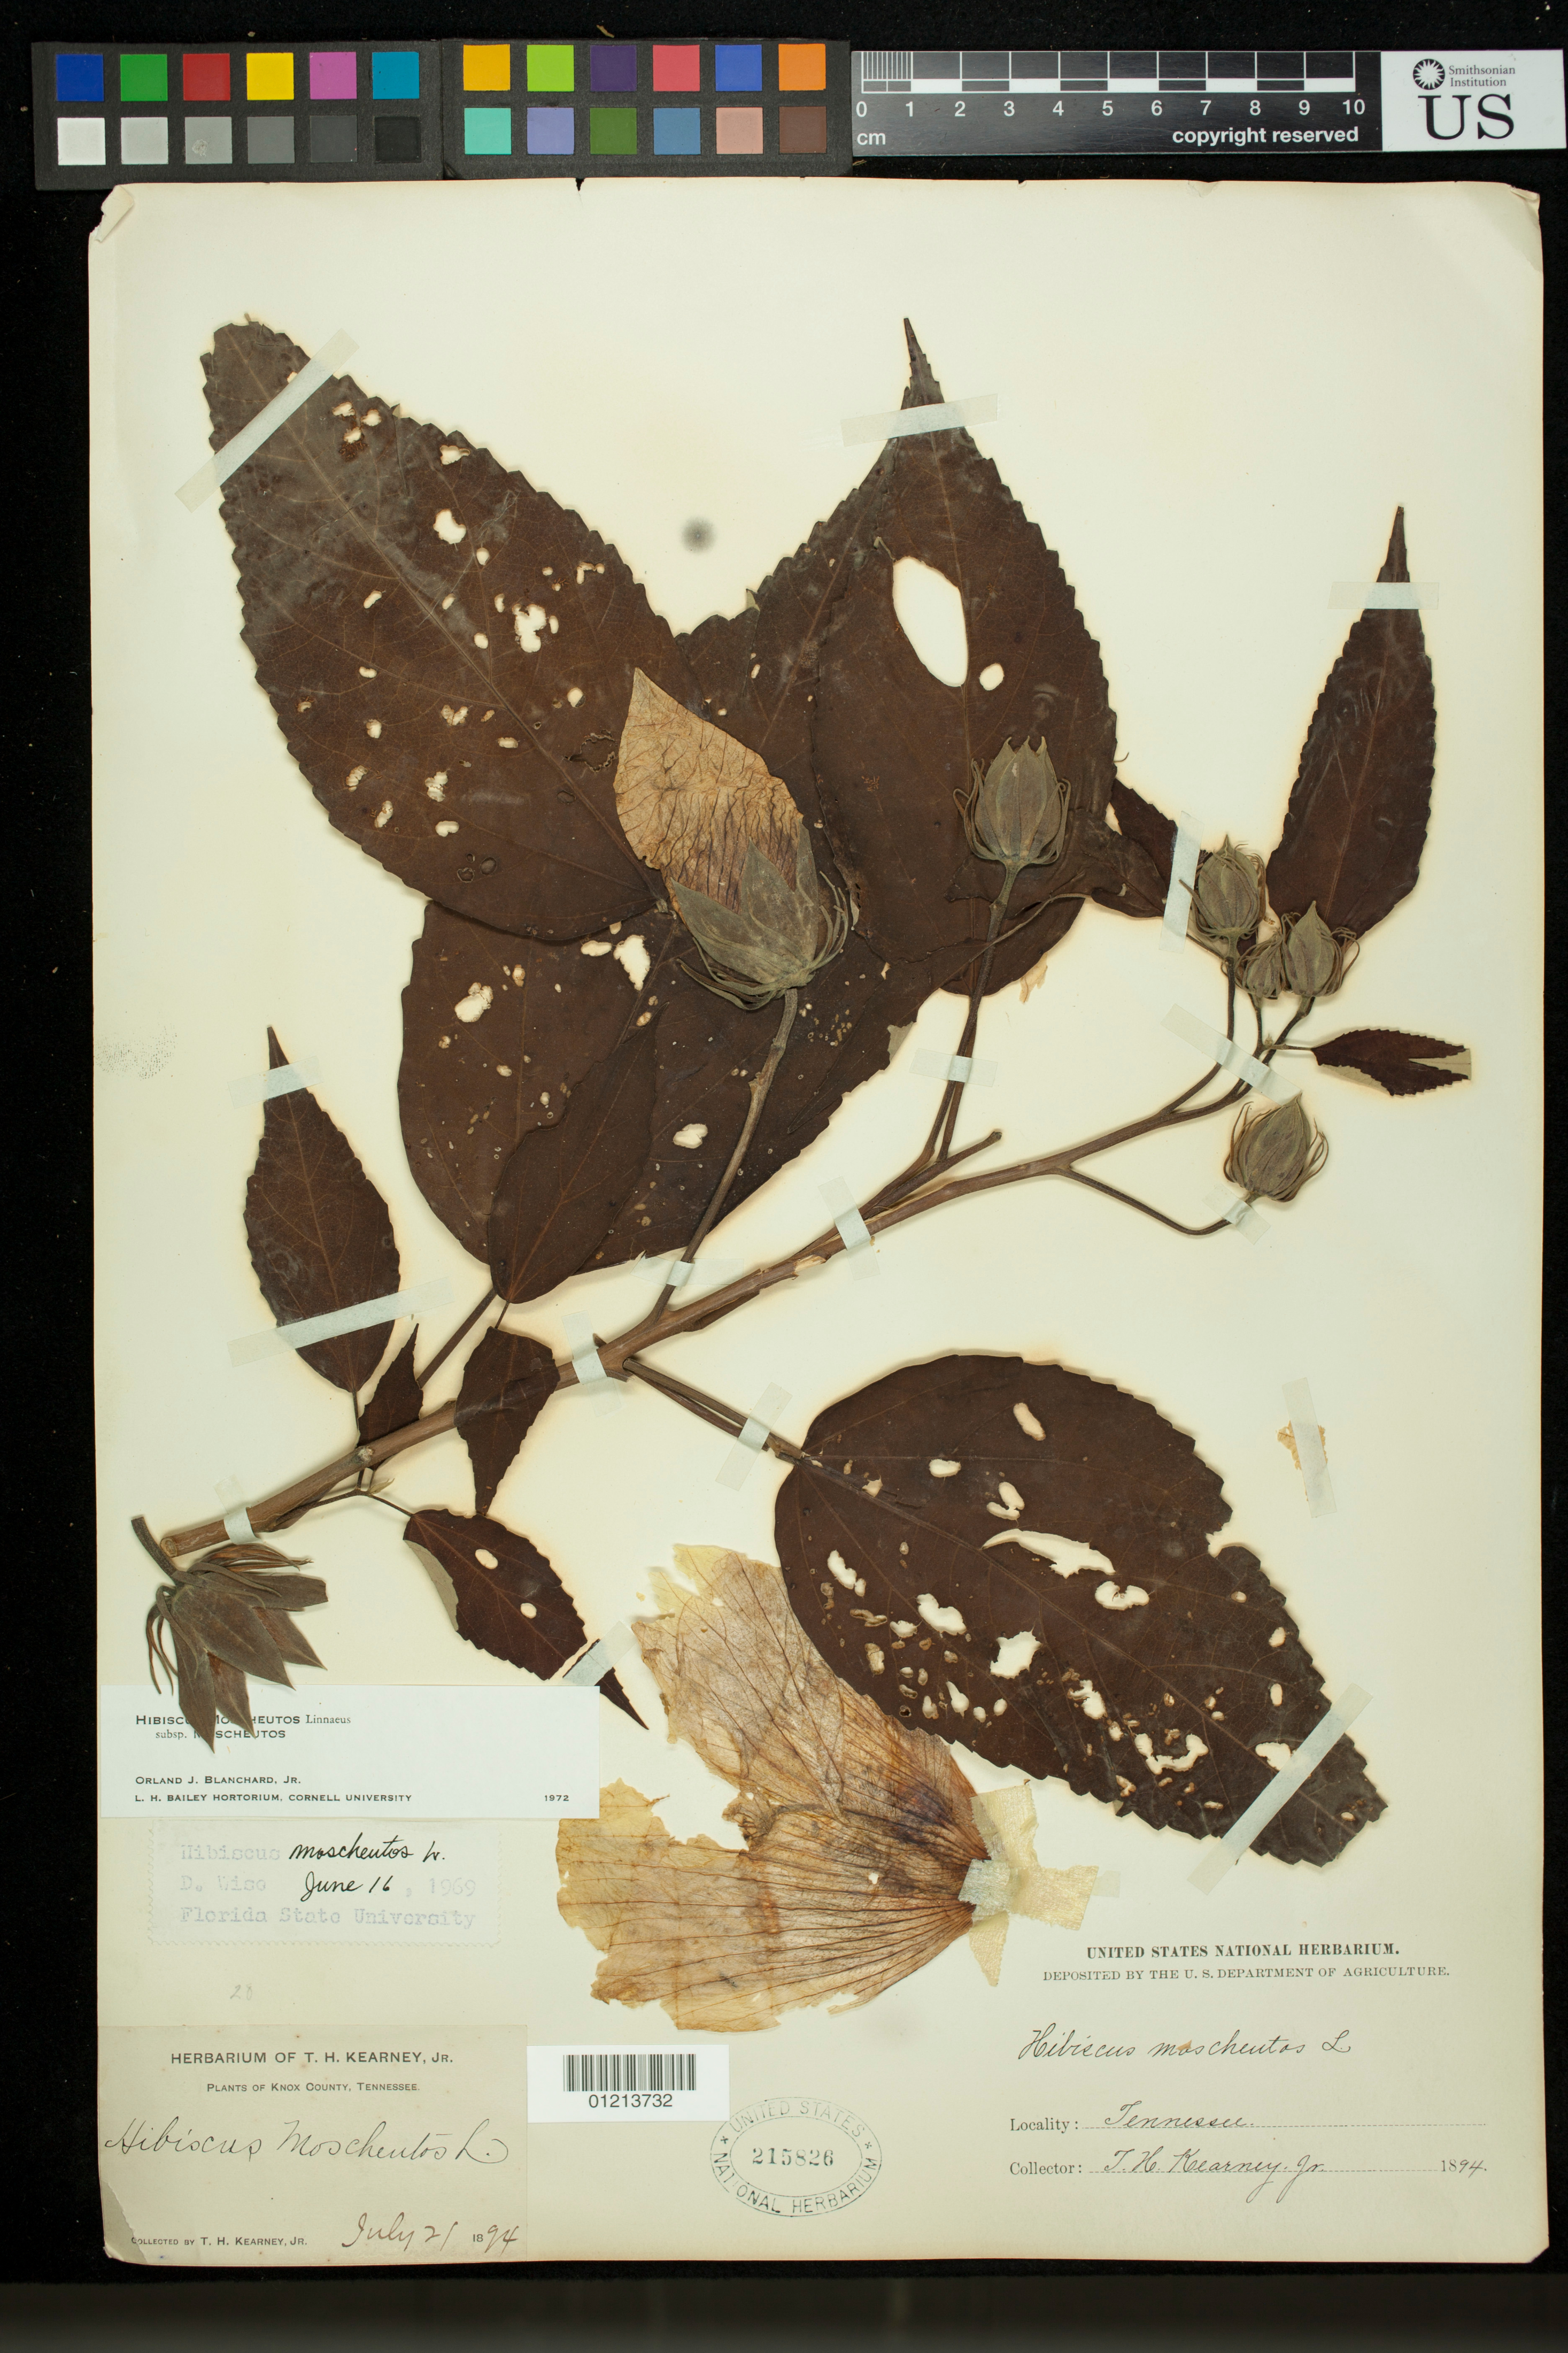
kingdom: Plantae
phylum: Tracheophyta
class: Magnoliopsida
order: Malvales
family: Malvaceae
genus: Hibiscus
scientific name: Hibiscus moscheutos subsp. moscheutos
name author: L.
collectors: T. H. Kearney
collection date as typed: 21 Jul 1894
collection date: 1894-07-21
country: United States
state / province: Tennessee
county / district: Knox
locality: Knox County, Tennessee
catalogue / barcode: US 215826